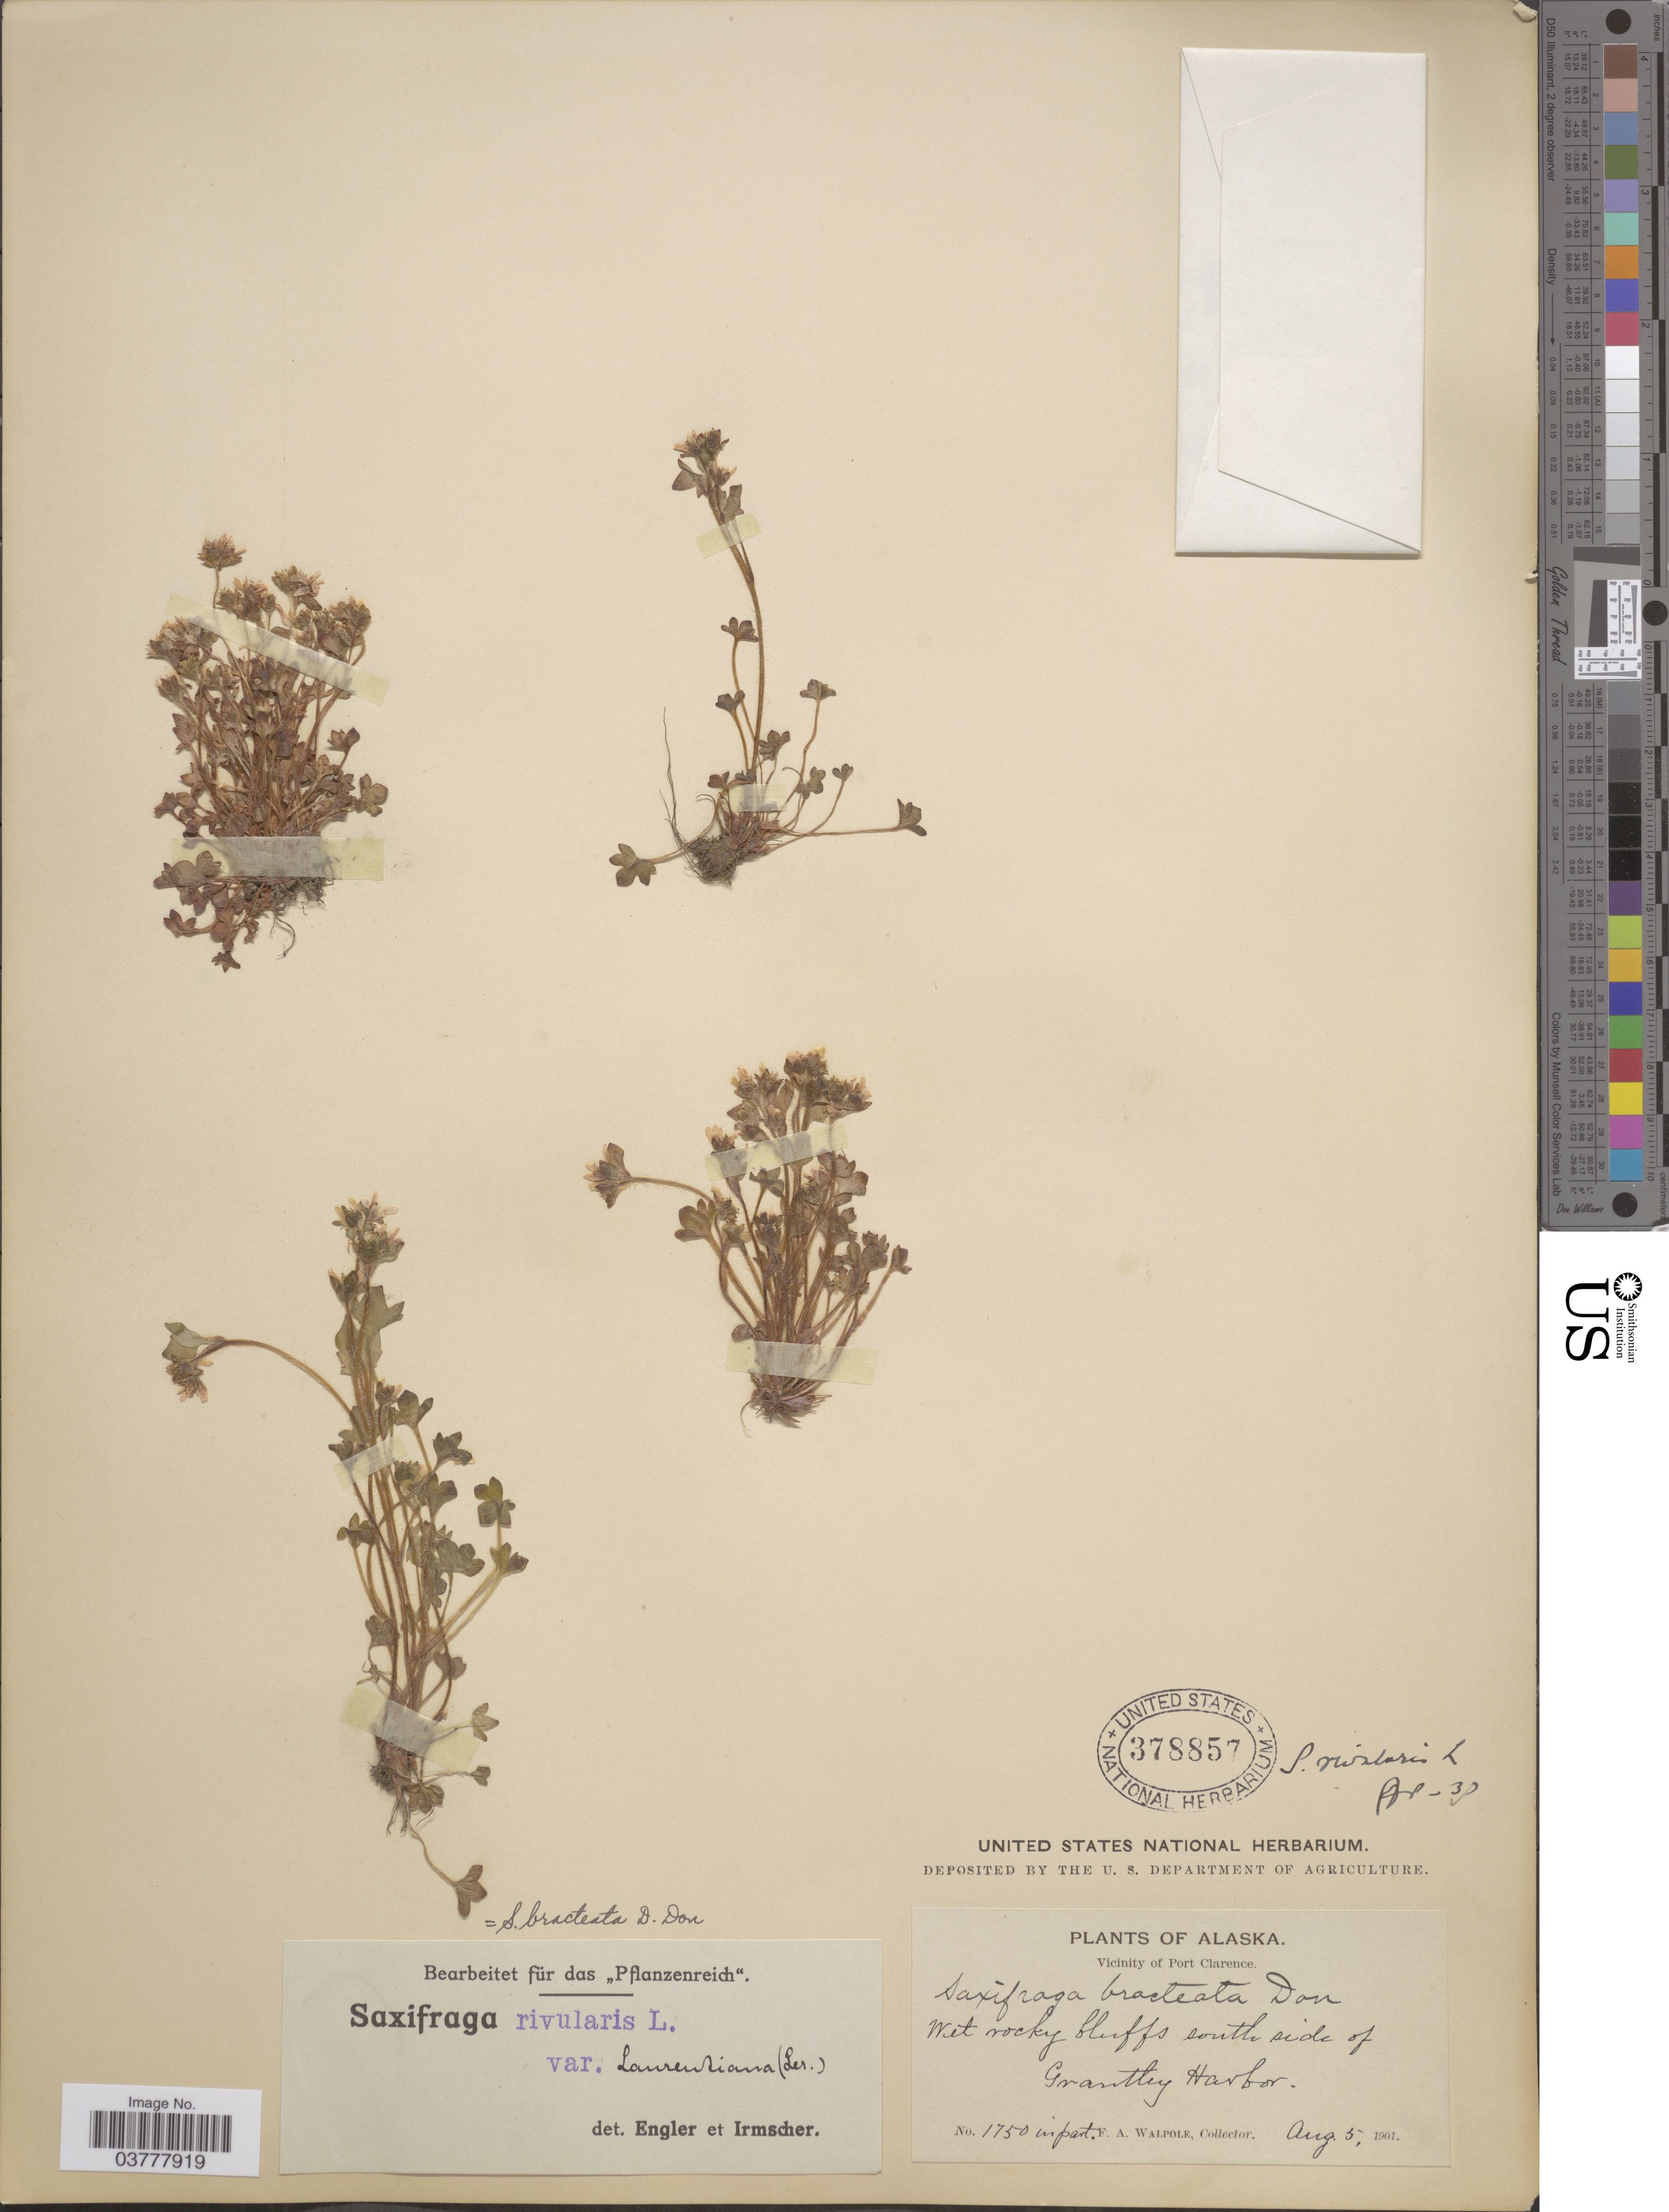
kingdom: Plantae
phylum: Tracheophyta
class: Magnoliopsida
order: Saxifragales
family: Saxifragaceae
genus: Saxifraga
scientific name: Saxifraga bracteata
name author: D. Don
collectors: F. Walpole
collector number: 1750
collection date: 1901-08-05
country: United States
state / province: Alaska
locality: Vicinity of Port Clarence. Wet rocky bluffs south side of Granthy Harbor.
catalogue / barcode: US 378857